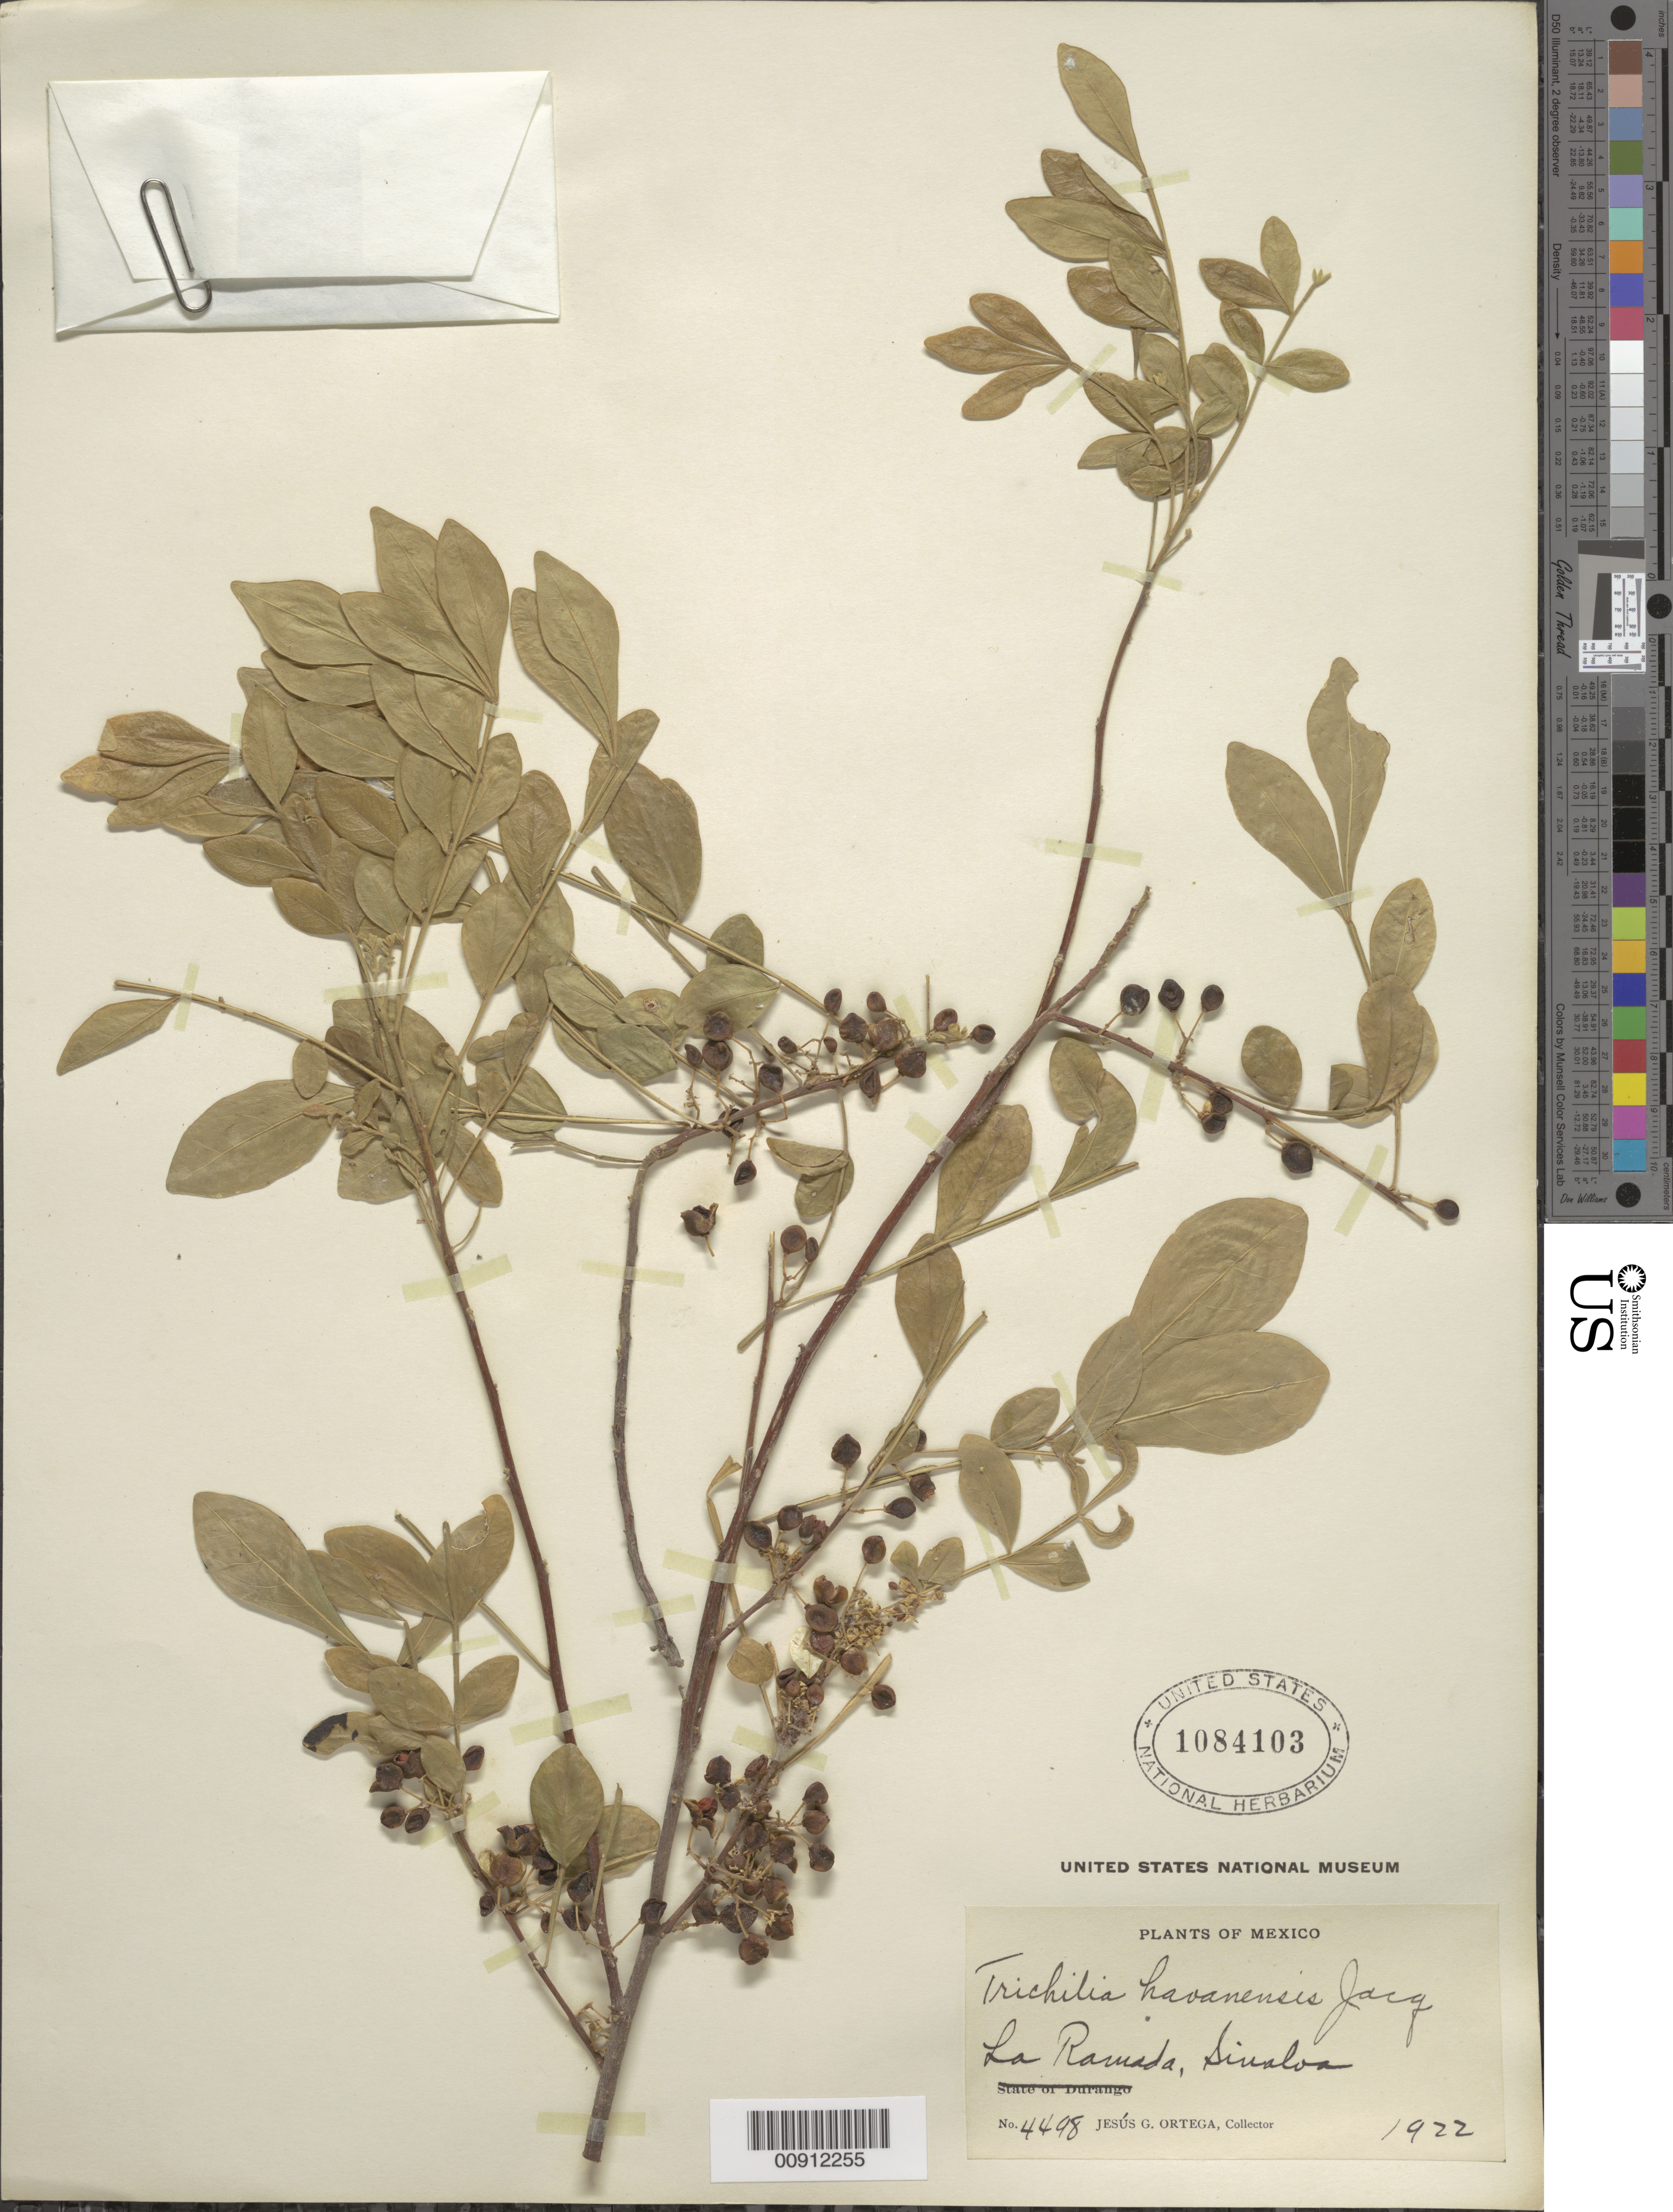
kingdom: Plantae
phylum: Tracheophyta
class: Magnoliopsida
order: Sapindales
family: Meliaceae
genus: Trichilia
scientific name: Trichilia havanensis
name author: Jacq.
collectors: J. Ortega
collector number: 4498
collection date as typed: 1922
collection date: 1922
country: Mexico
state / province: Sinaloa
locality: La Ramada, Sinaloa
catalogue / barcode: US 1084103